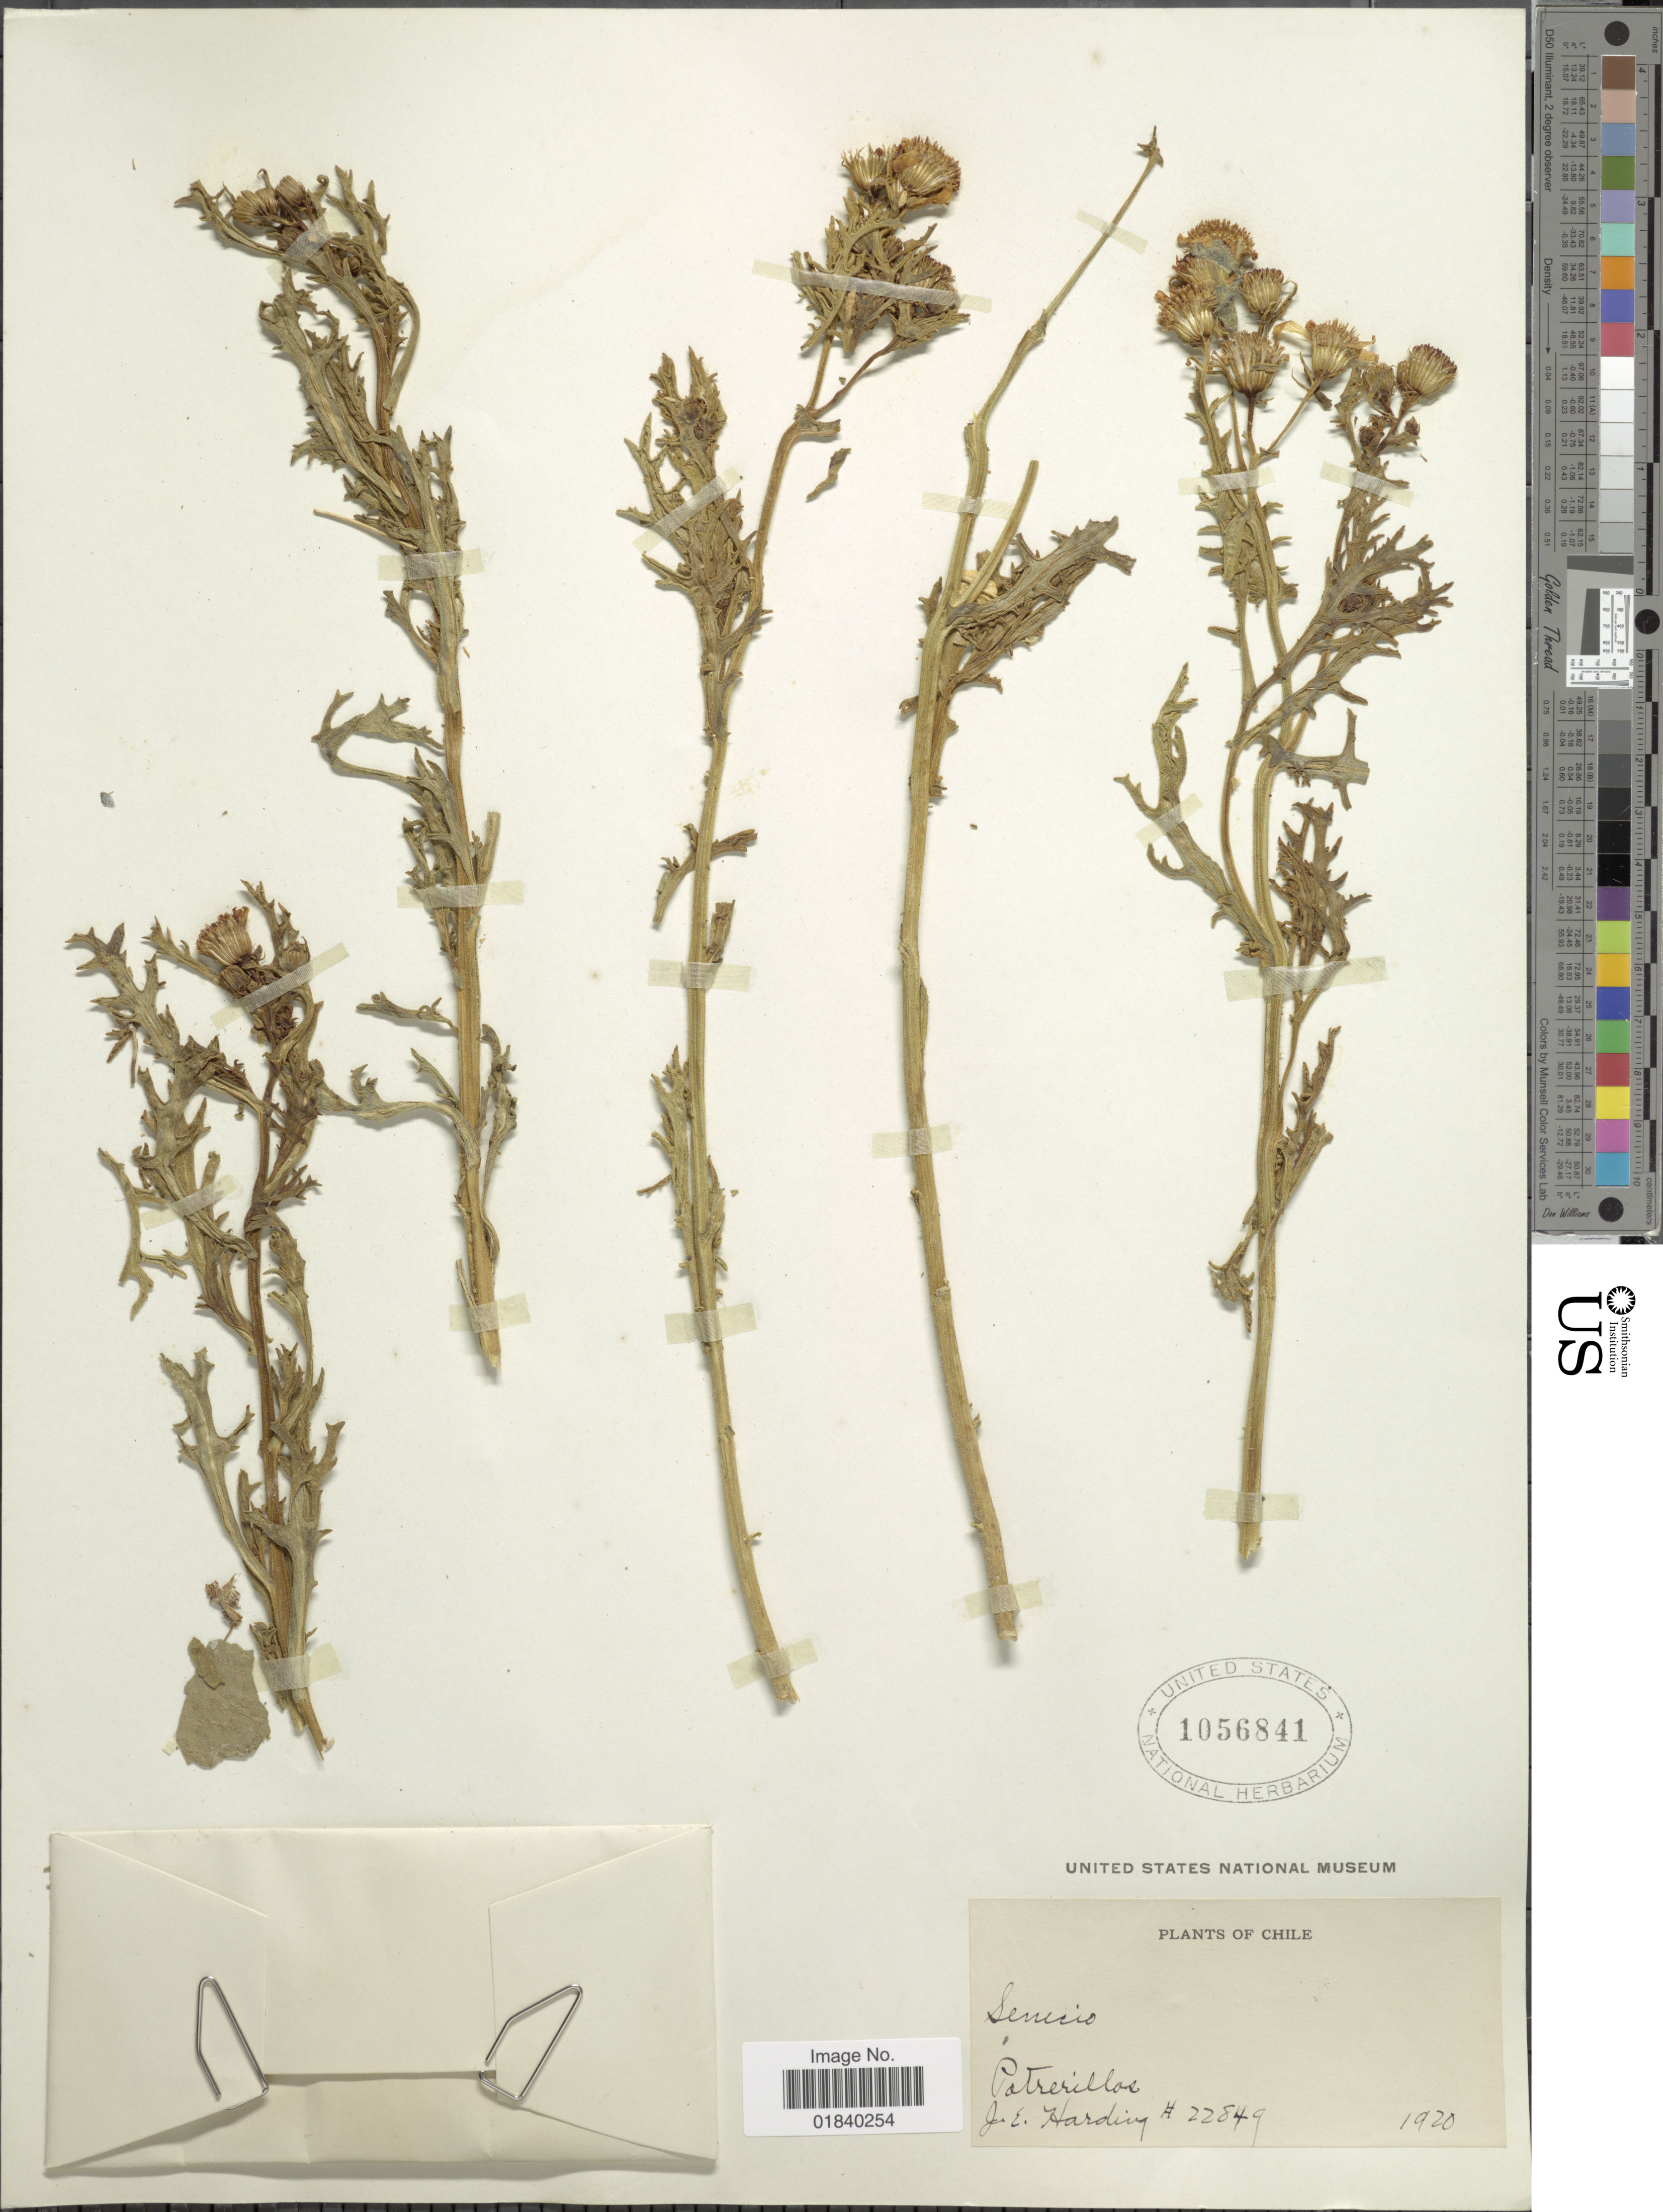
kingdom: Plantae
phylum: Tracheophyta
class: Magnoliopsida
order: Asterales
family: Asteraceae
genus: Senecio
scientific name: Senecio sp.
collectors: J. Harding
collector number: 22849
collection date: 1920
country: Chile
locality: Patrerillos.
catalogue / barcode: US 1056841